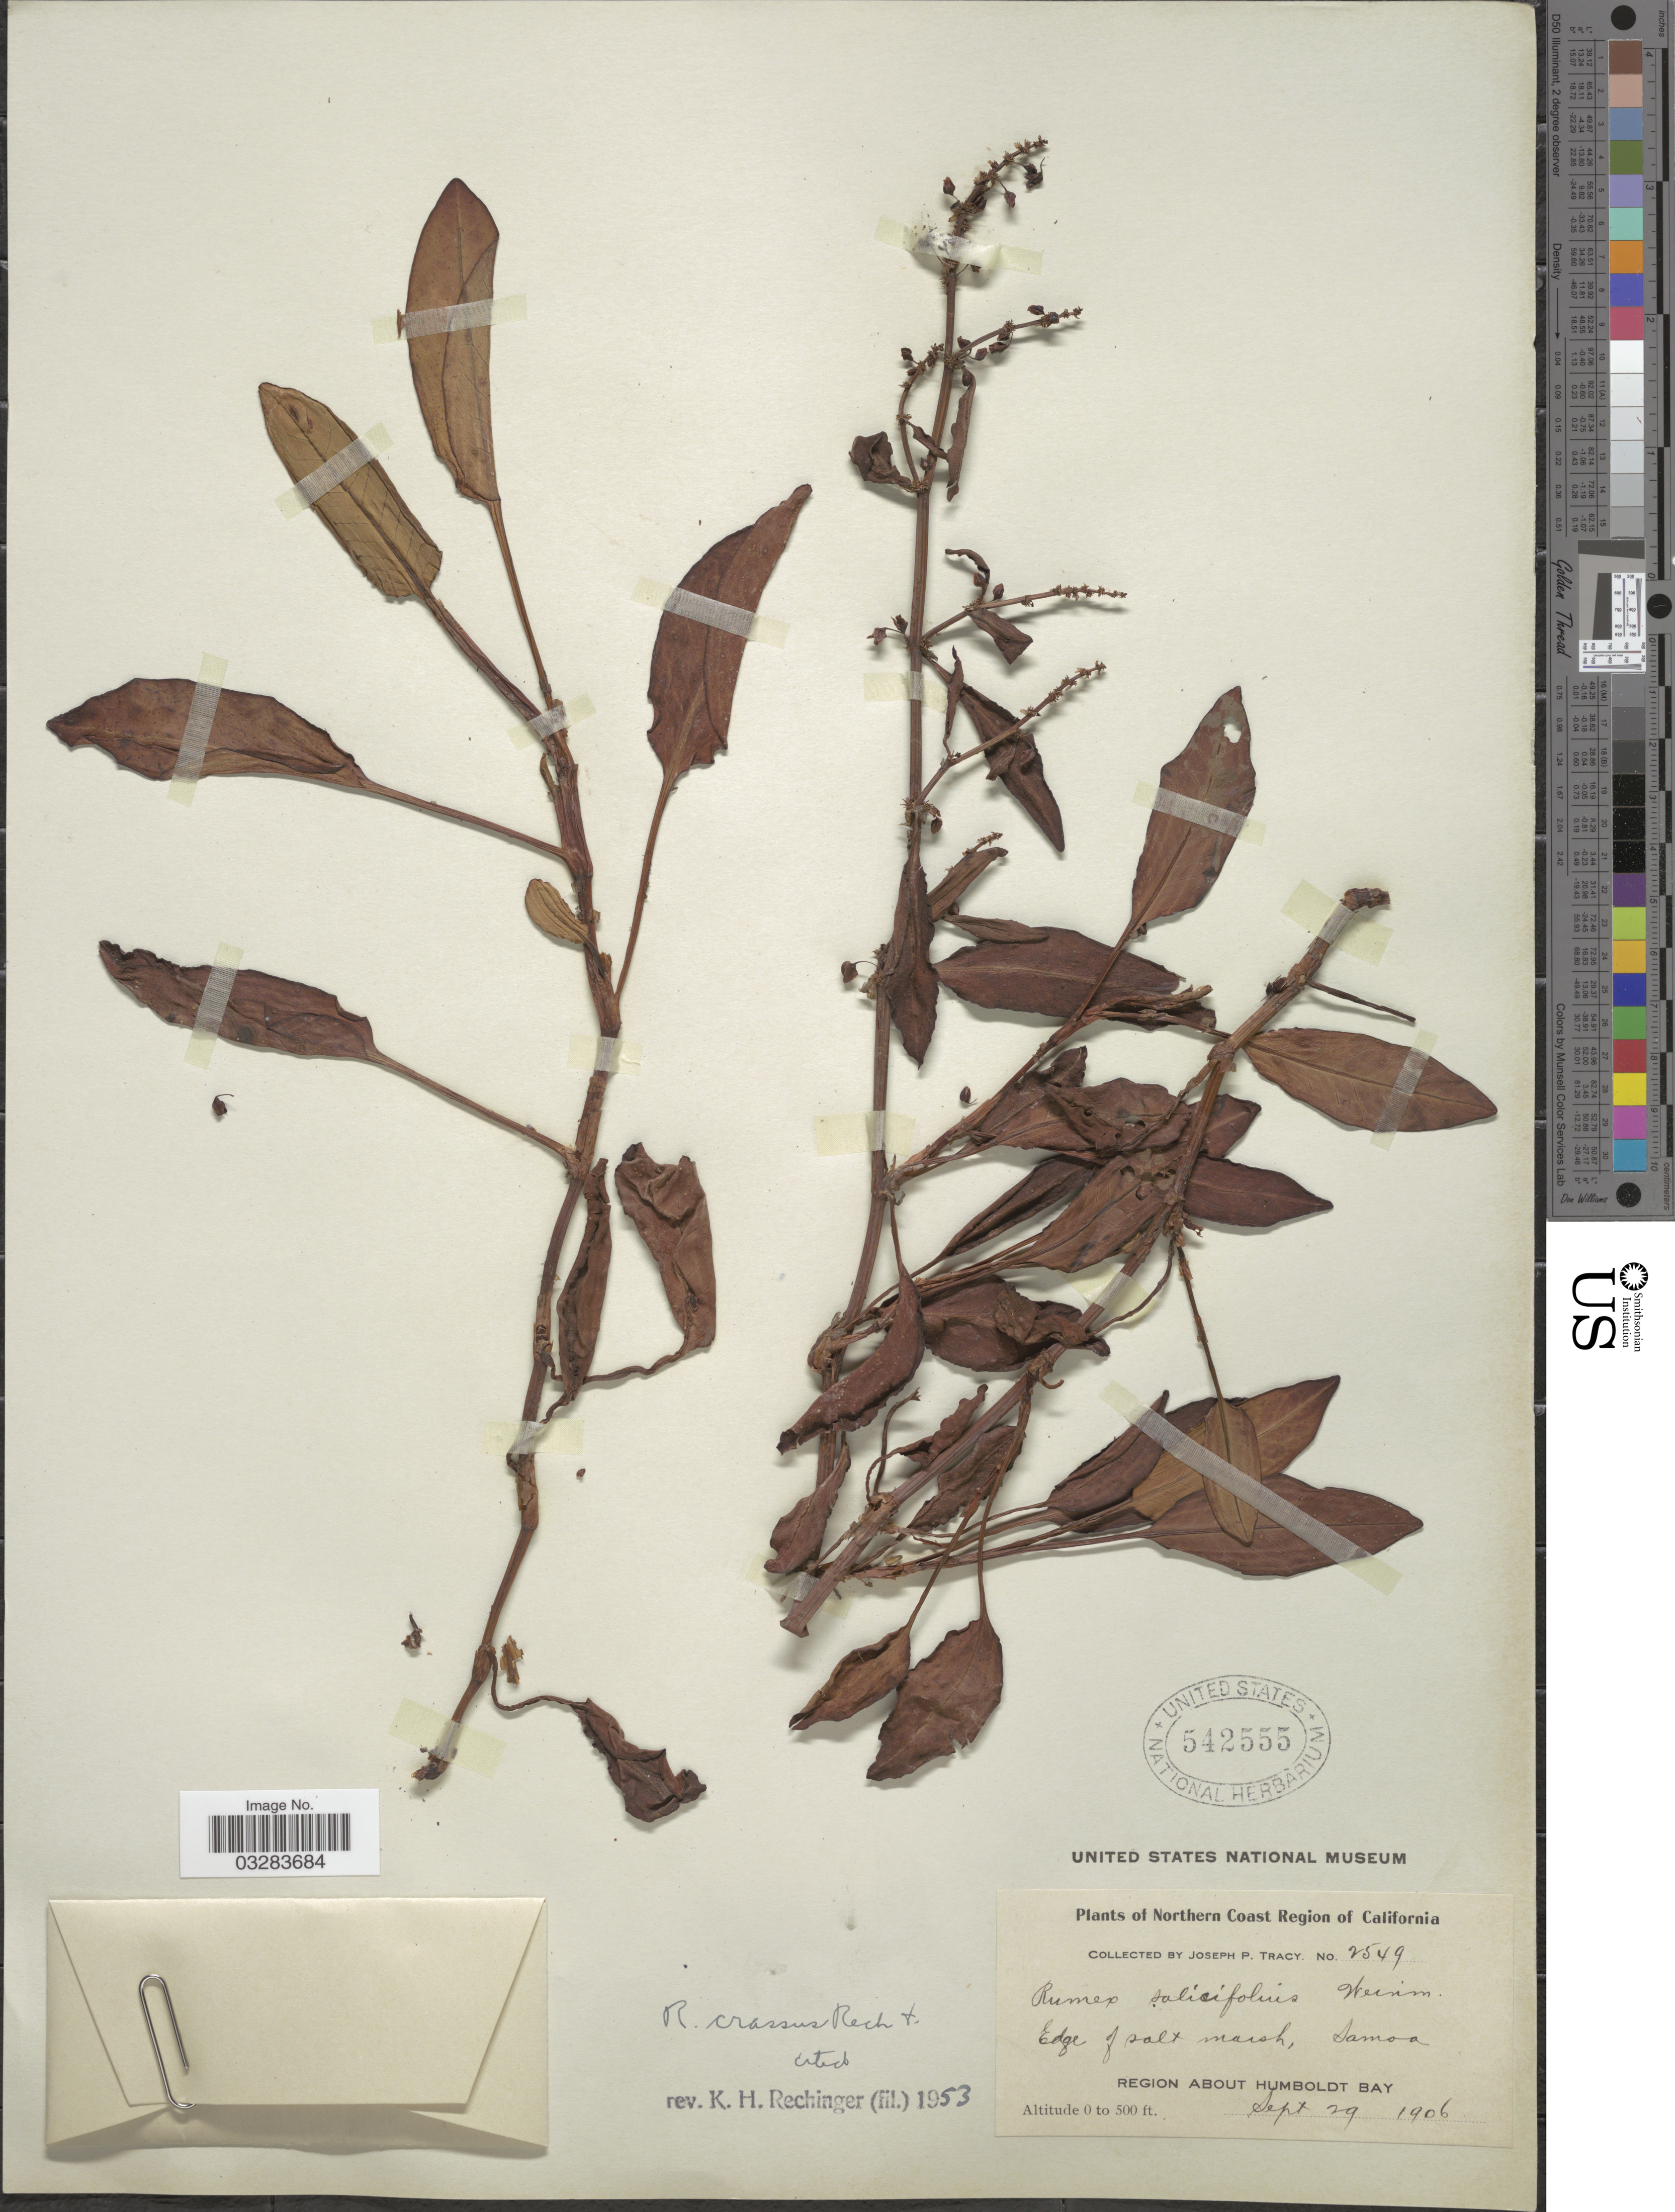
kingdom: Plantae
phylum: Tracheophyta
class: Magnoliopsida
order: Caryophyllales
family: Polygonaceae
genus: Rumex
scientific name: Rumex crassus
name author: Rech. f.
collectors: J. Tracy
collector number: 2549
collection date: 1906-09-29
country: United States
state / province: California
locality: Northern Coast Region of California, Edge of salt marsh, Samoa, Region about Humboldt Bay.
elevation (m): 0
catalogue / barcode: US 542555